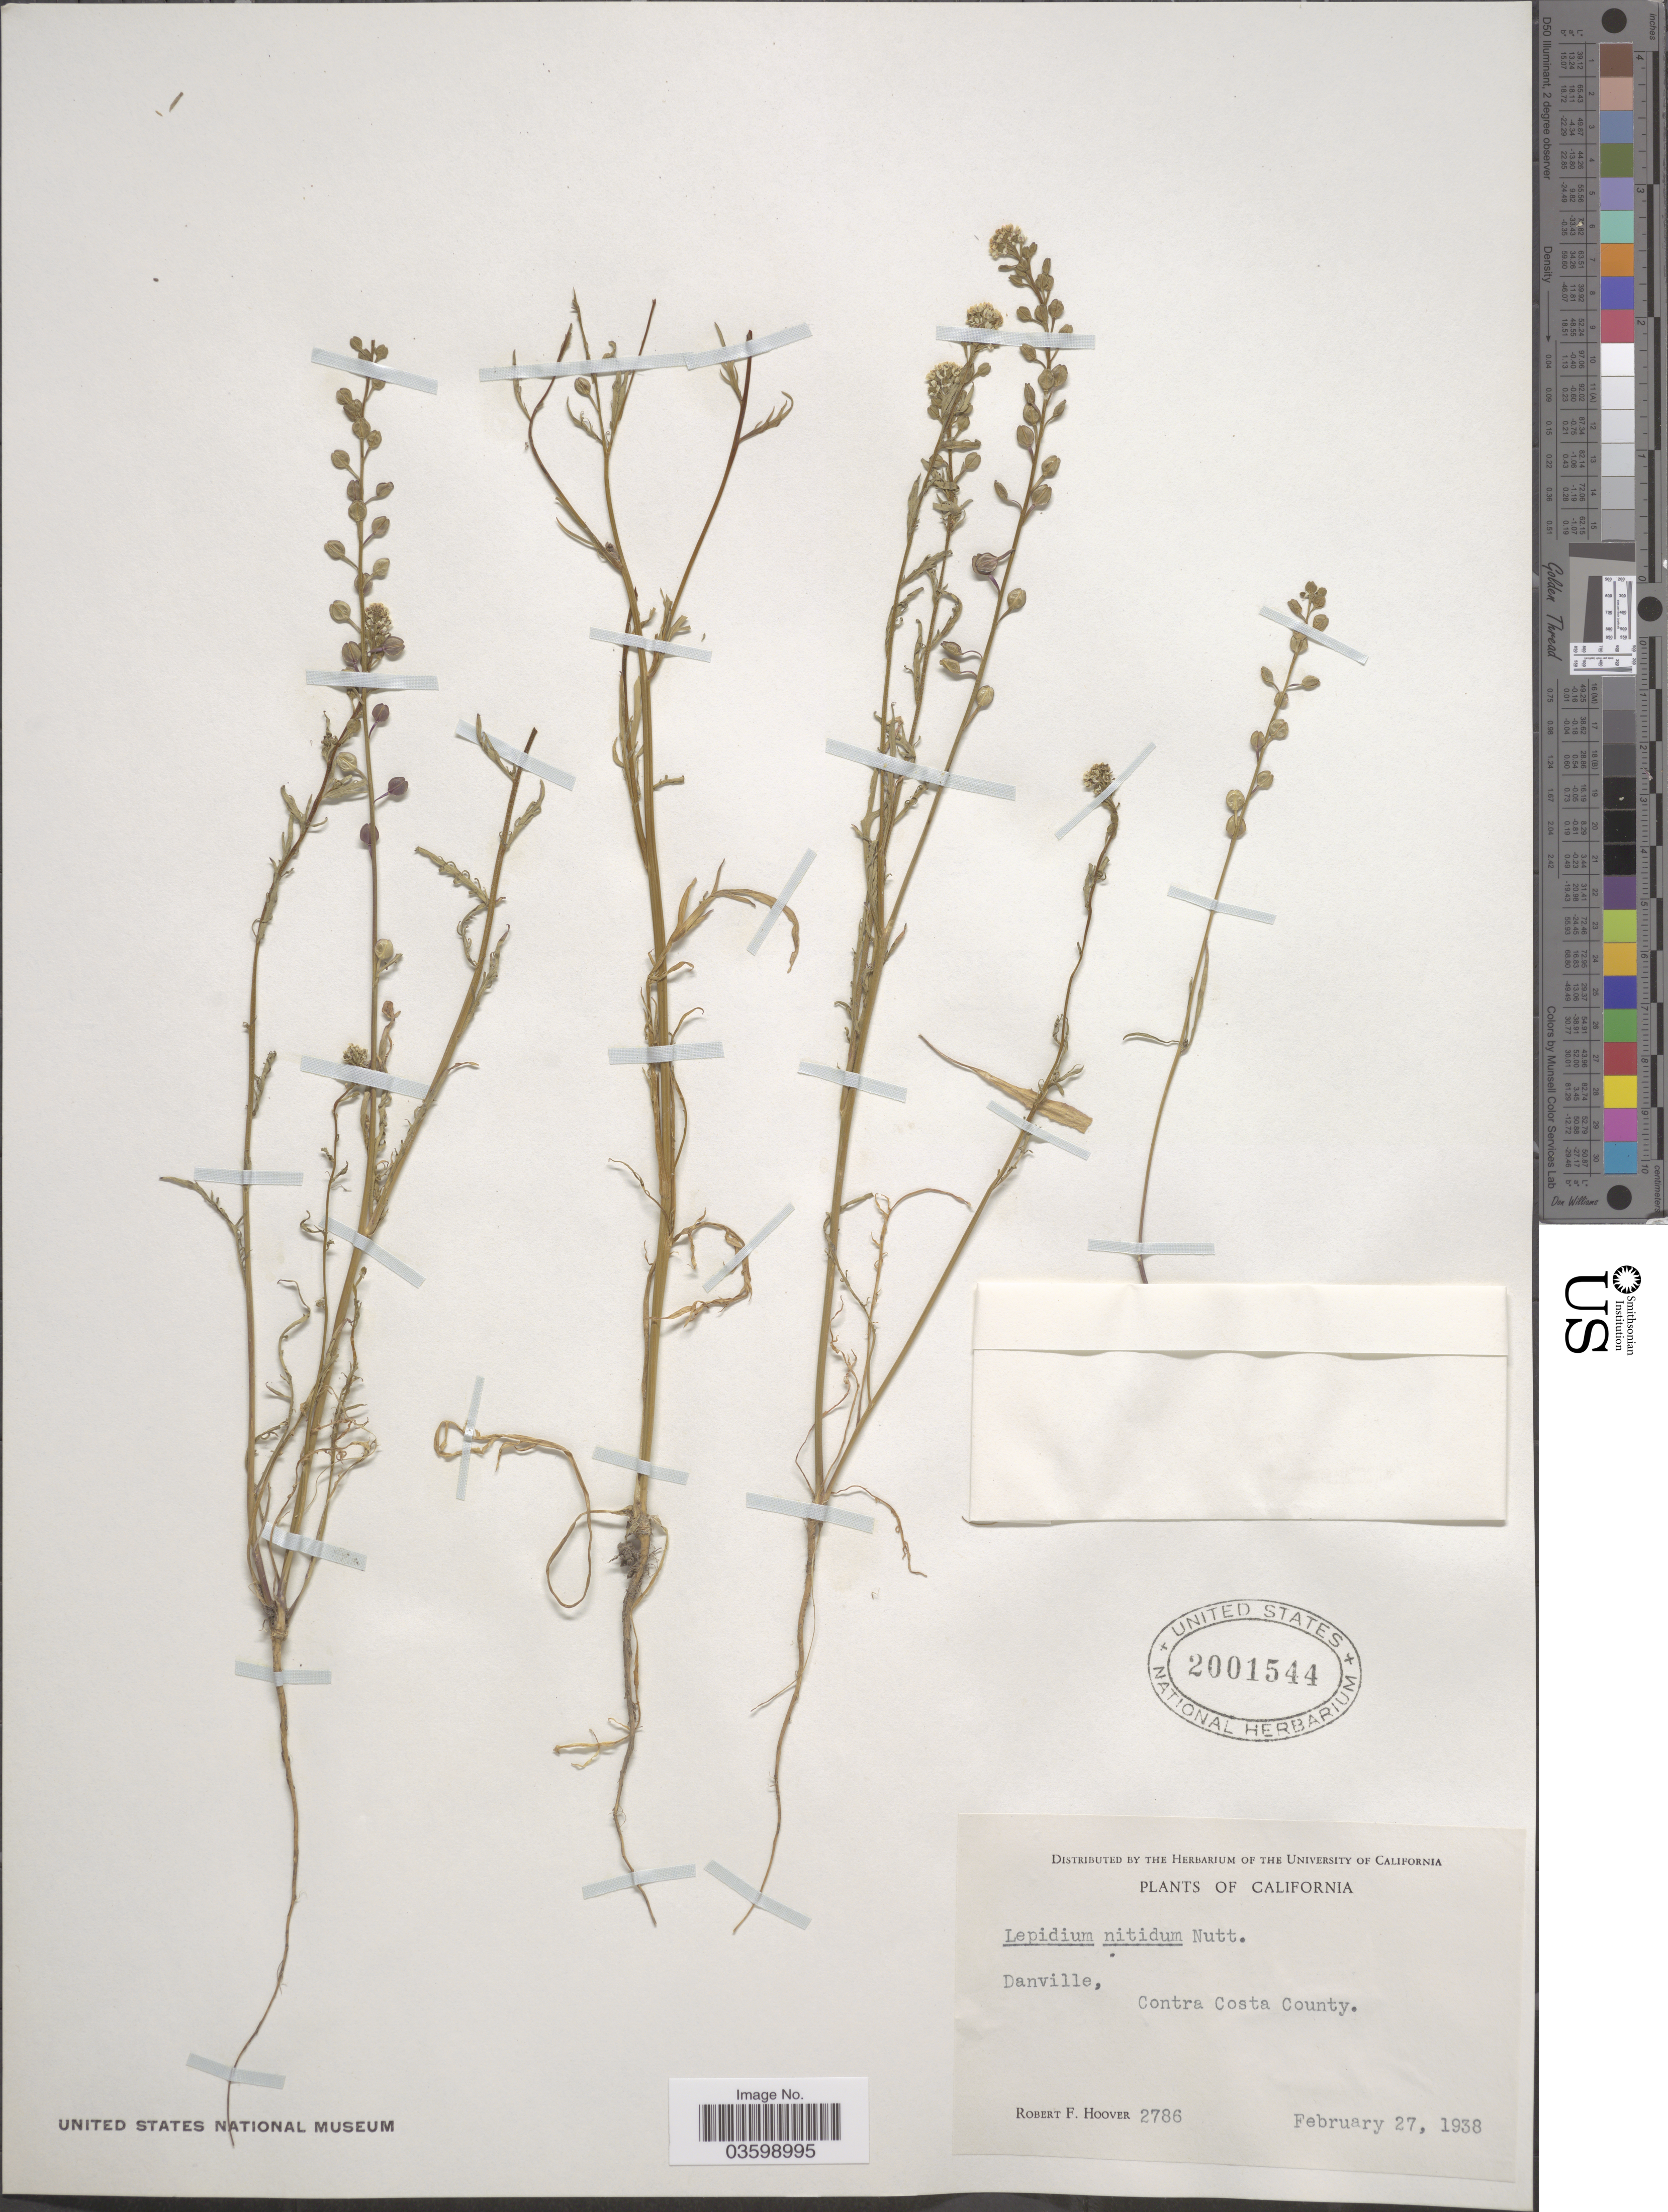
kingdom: Plantae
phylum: Tracheophyta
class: Magnoliopsida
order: Brassicales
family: Brassicaceae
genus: Lepidium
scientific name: Lepidium nitidum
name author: Nutt.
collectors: R. F. Hoover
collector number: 2786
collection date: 1938-02-27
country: United States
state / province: California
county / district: Contra Costa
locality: Danville, Contra Costa County.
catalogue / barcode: US 2001544